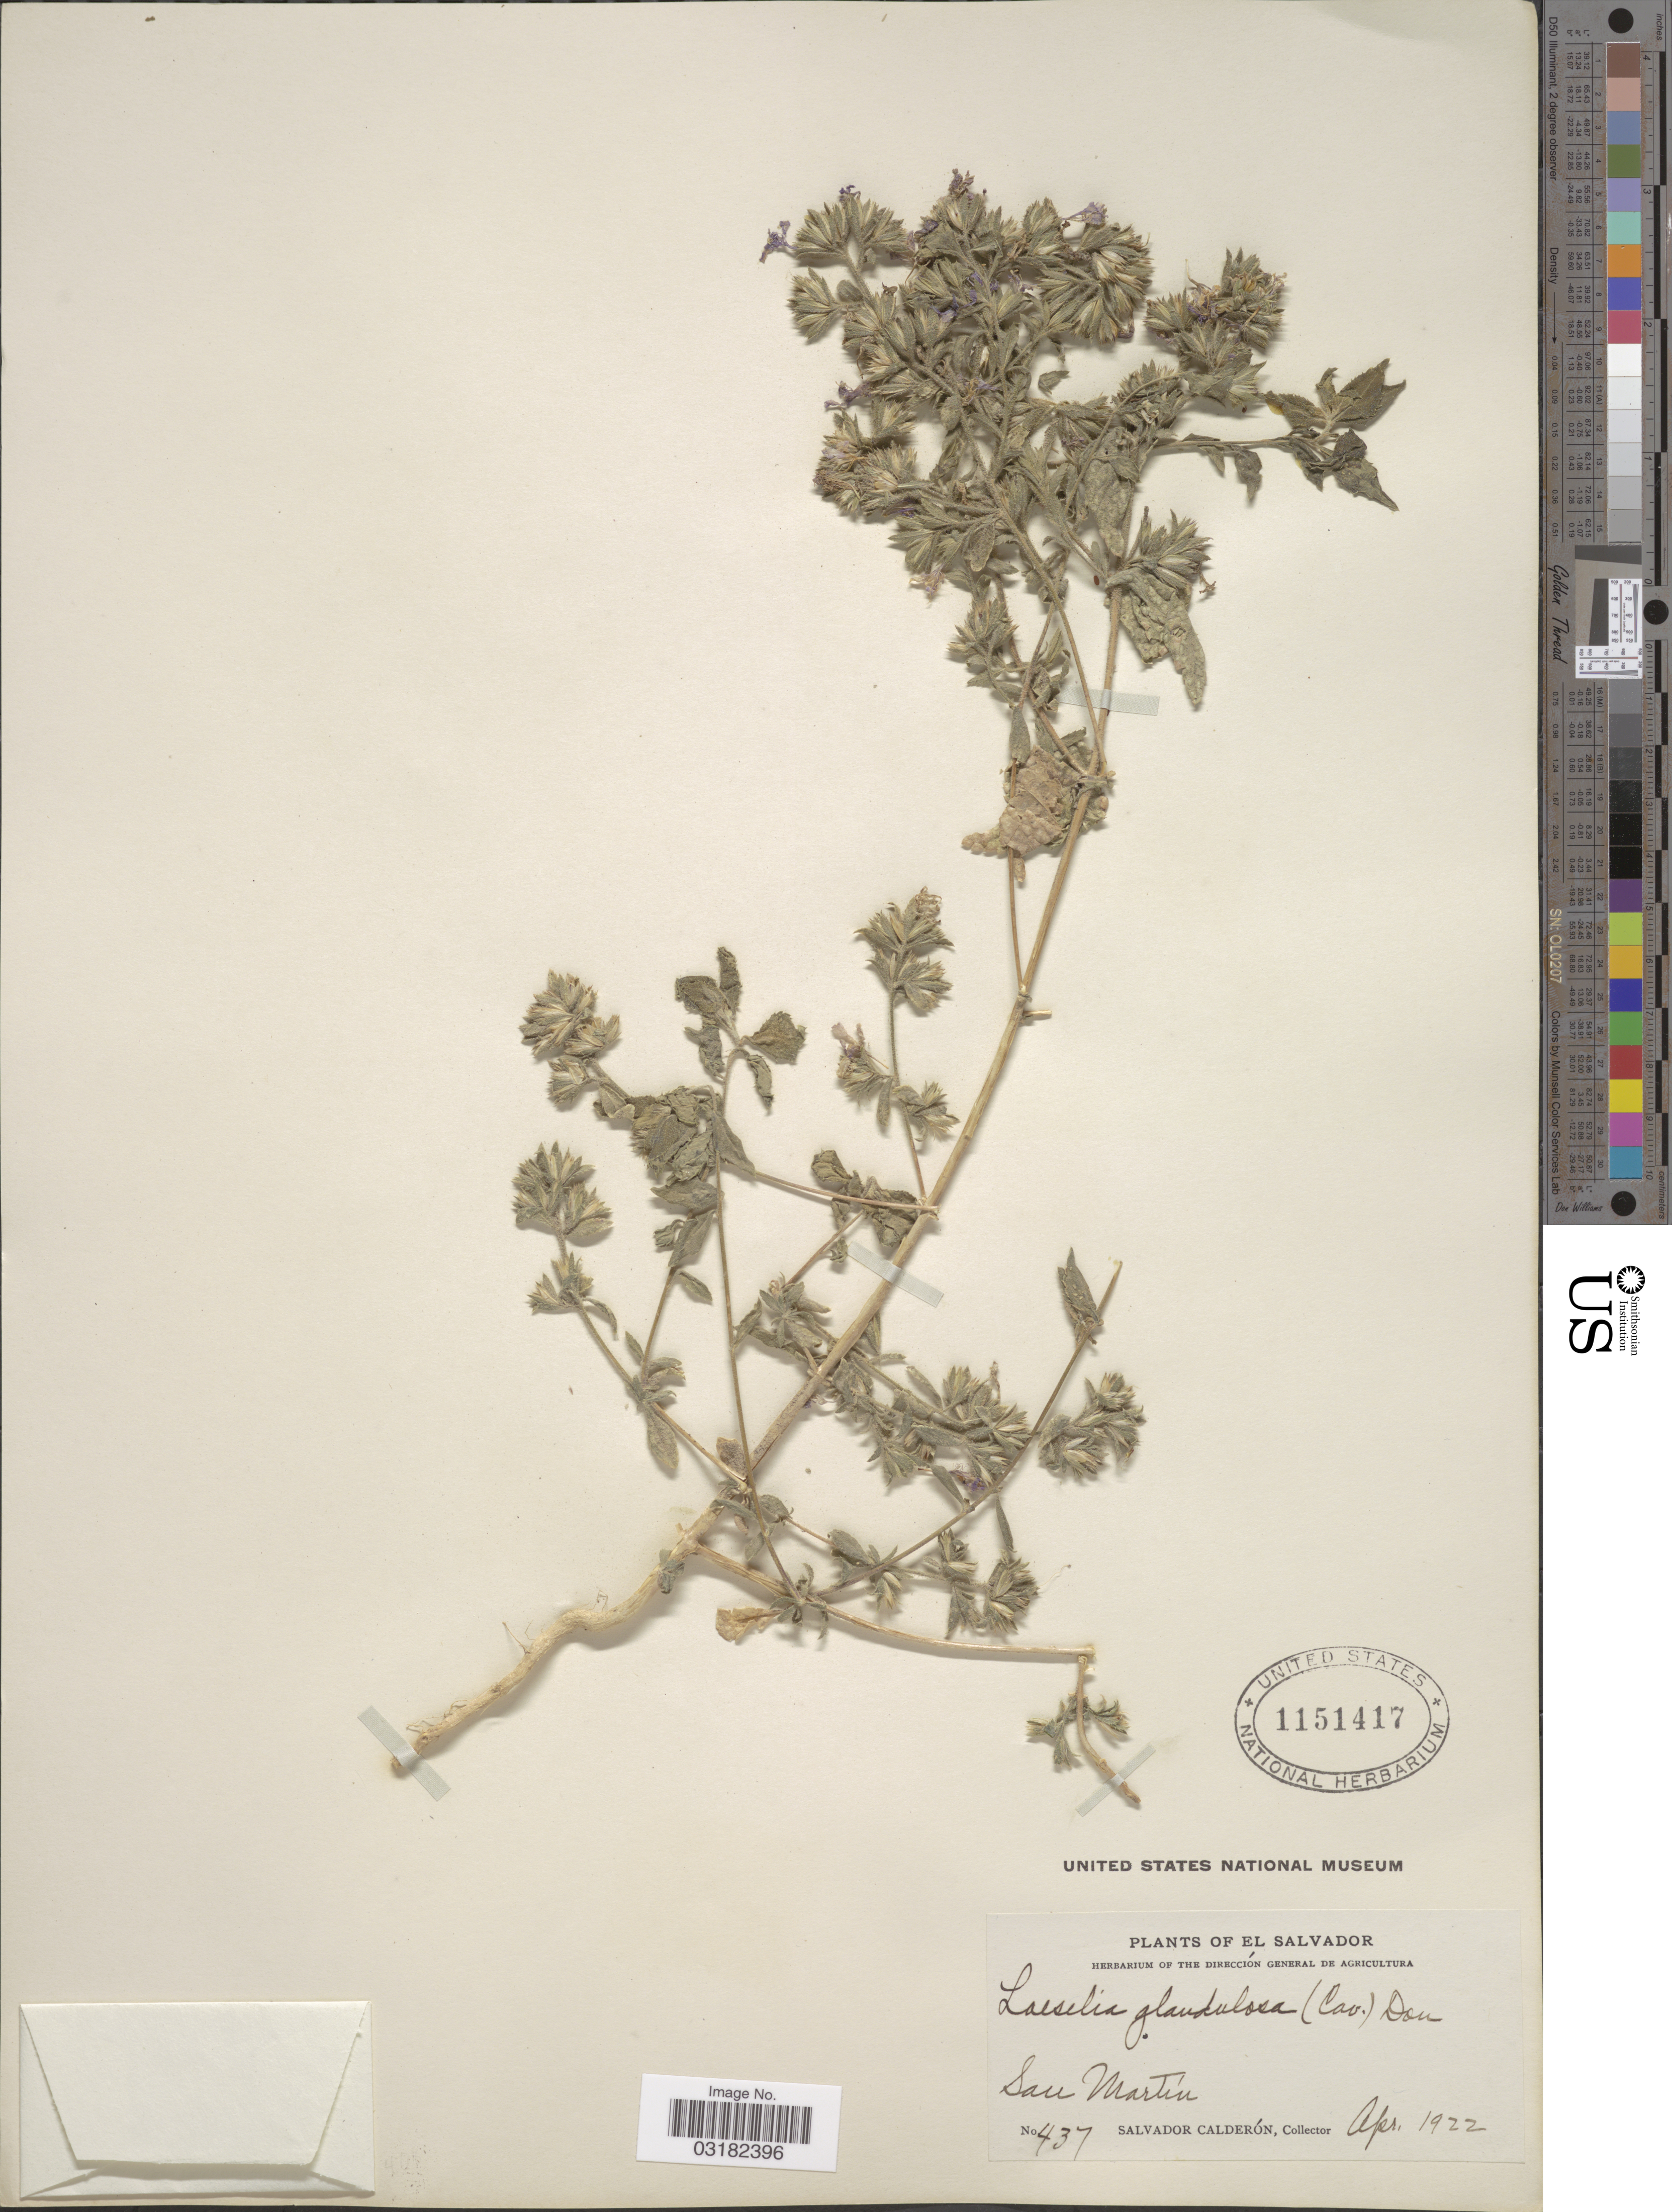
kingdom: Plantae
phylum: Tracheophyta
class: Magnoliopsida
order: Ericales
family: Polemoniaceae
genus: Loeselia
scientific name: Loeselia glandulosa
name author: (Cav.) G. Don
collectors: S. Calderón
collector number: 437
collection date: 1922-04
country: El Salvador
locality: San Martín.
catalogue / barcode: US 1151417